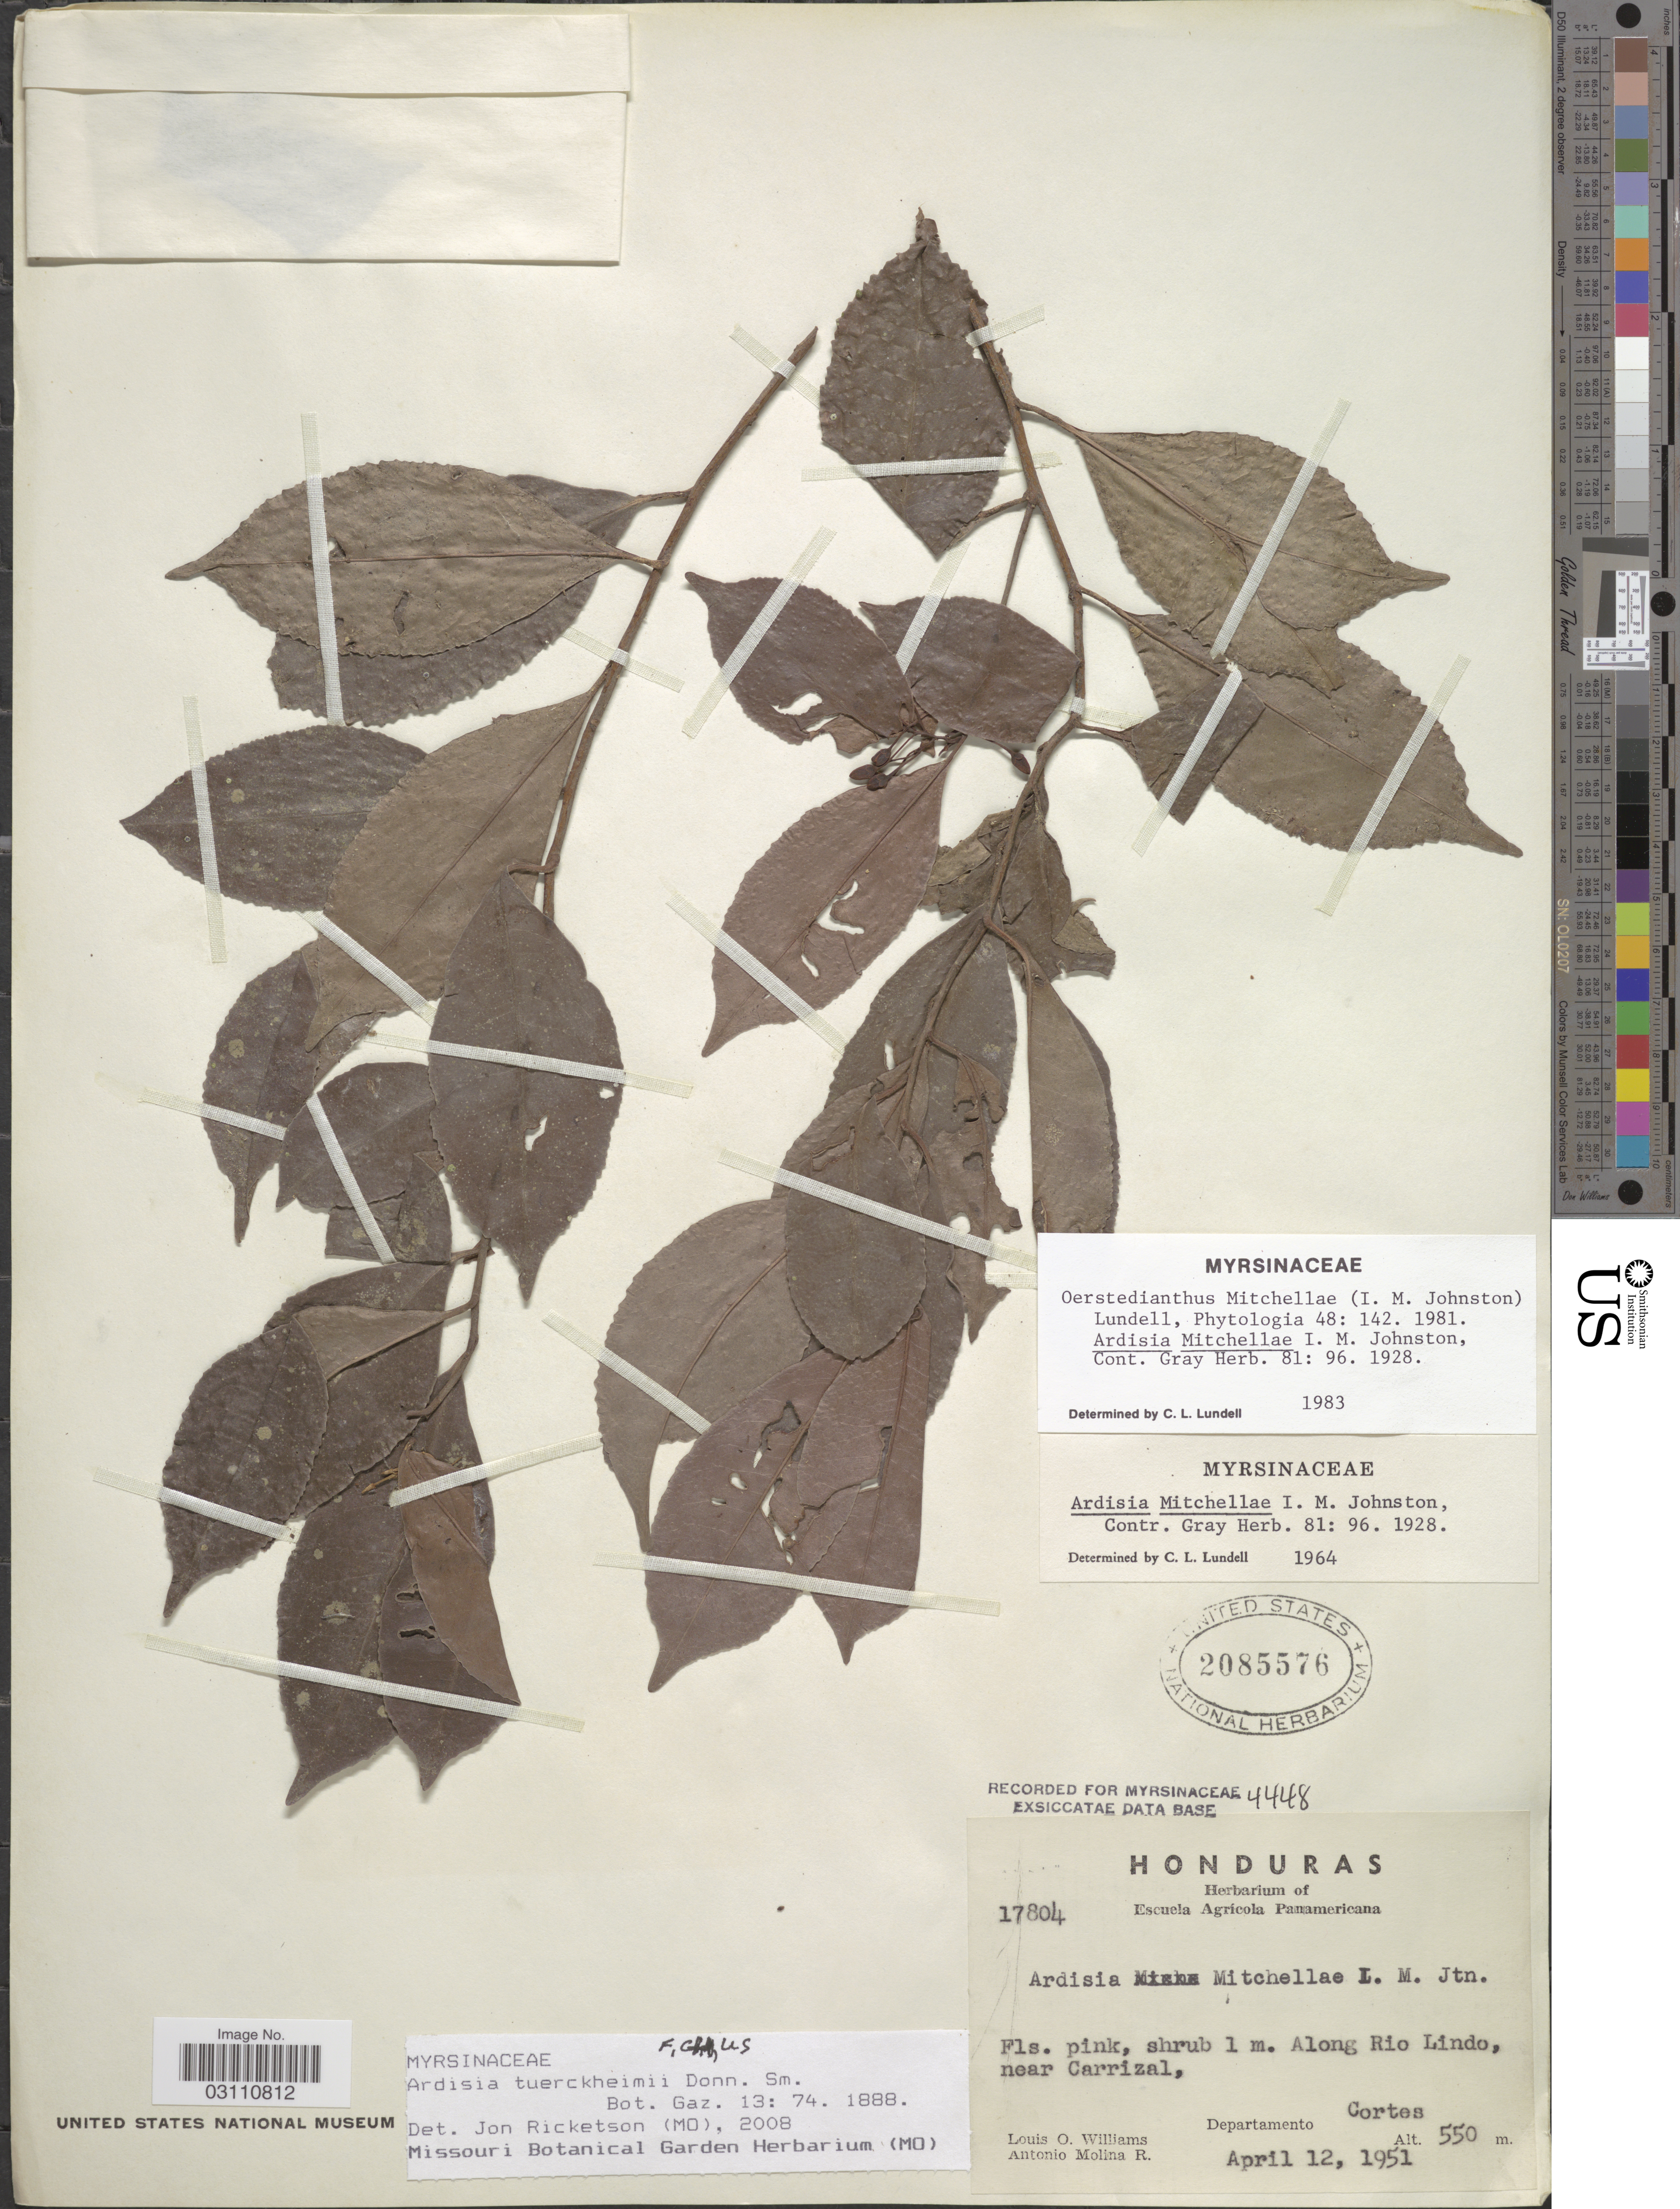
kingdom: Plantae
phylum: Tracheophyta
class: Magnoliopsida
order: Ericales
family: Primulaceae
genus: Ardisia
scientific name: Ardisia tuerckheimii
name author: Donn. Sm.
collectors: L. O. Williams & A. Molina R.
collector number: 17804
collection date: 1951-04-12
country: Honduras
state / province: Cortés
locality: Along Rio Lindo, near Carrizal, Departamento Cortes.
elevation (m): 550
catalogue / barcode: US 2085576